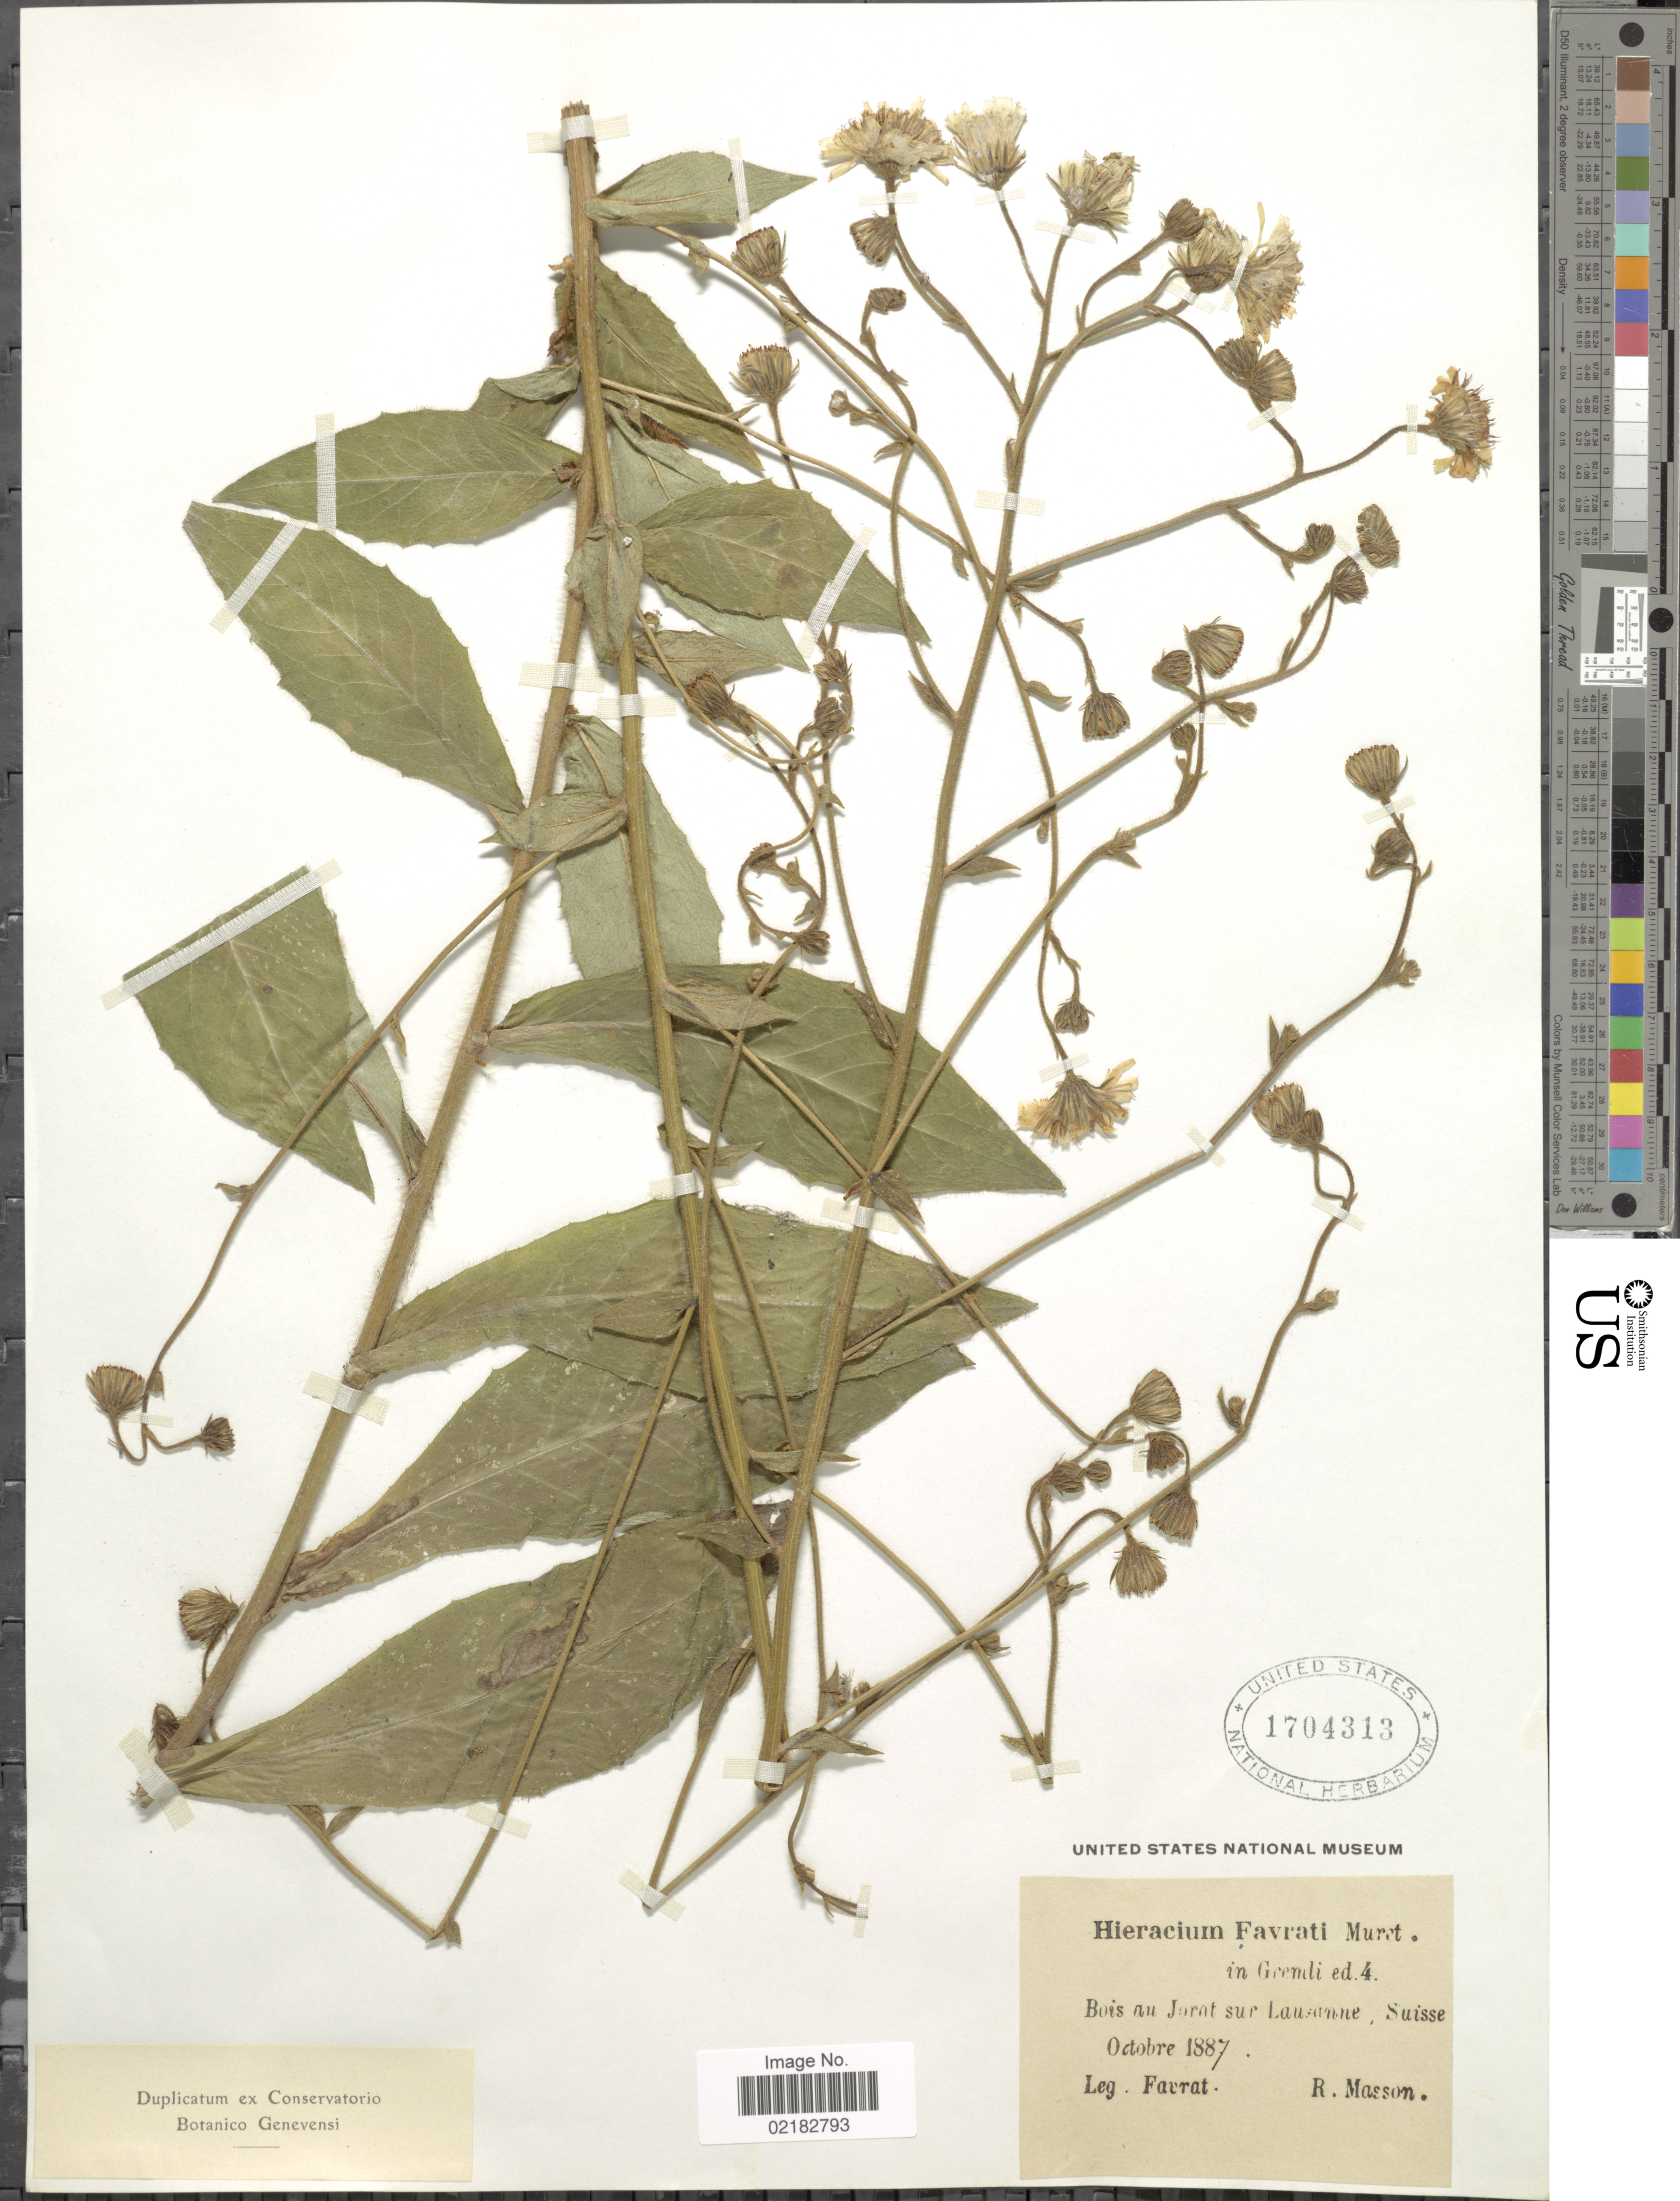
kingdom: Plantae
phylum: Tracheophyta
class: Magnoliopsida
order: Asterales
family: Asteraceae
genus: Hieracium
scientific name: Hieracium favratii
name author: Gremli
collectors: L. Favrat & R. Masson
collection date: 1887-08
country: Switzerland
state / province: Vaud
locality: Bois au Jorat sur Lausanne, Suisse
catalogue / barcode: US 1704313